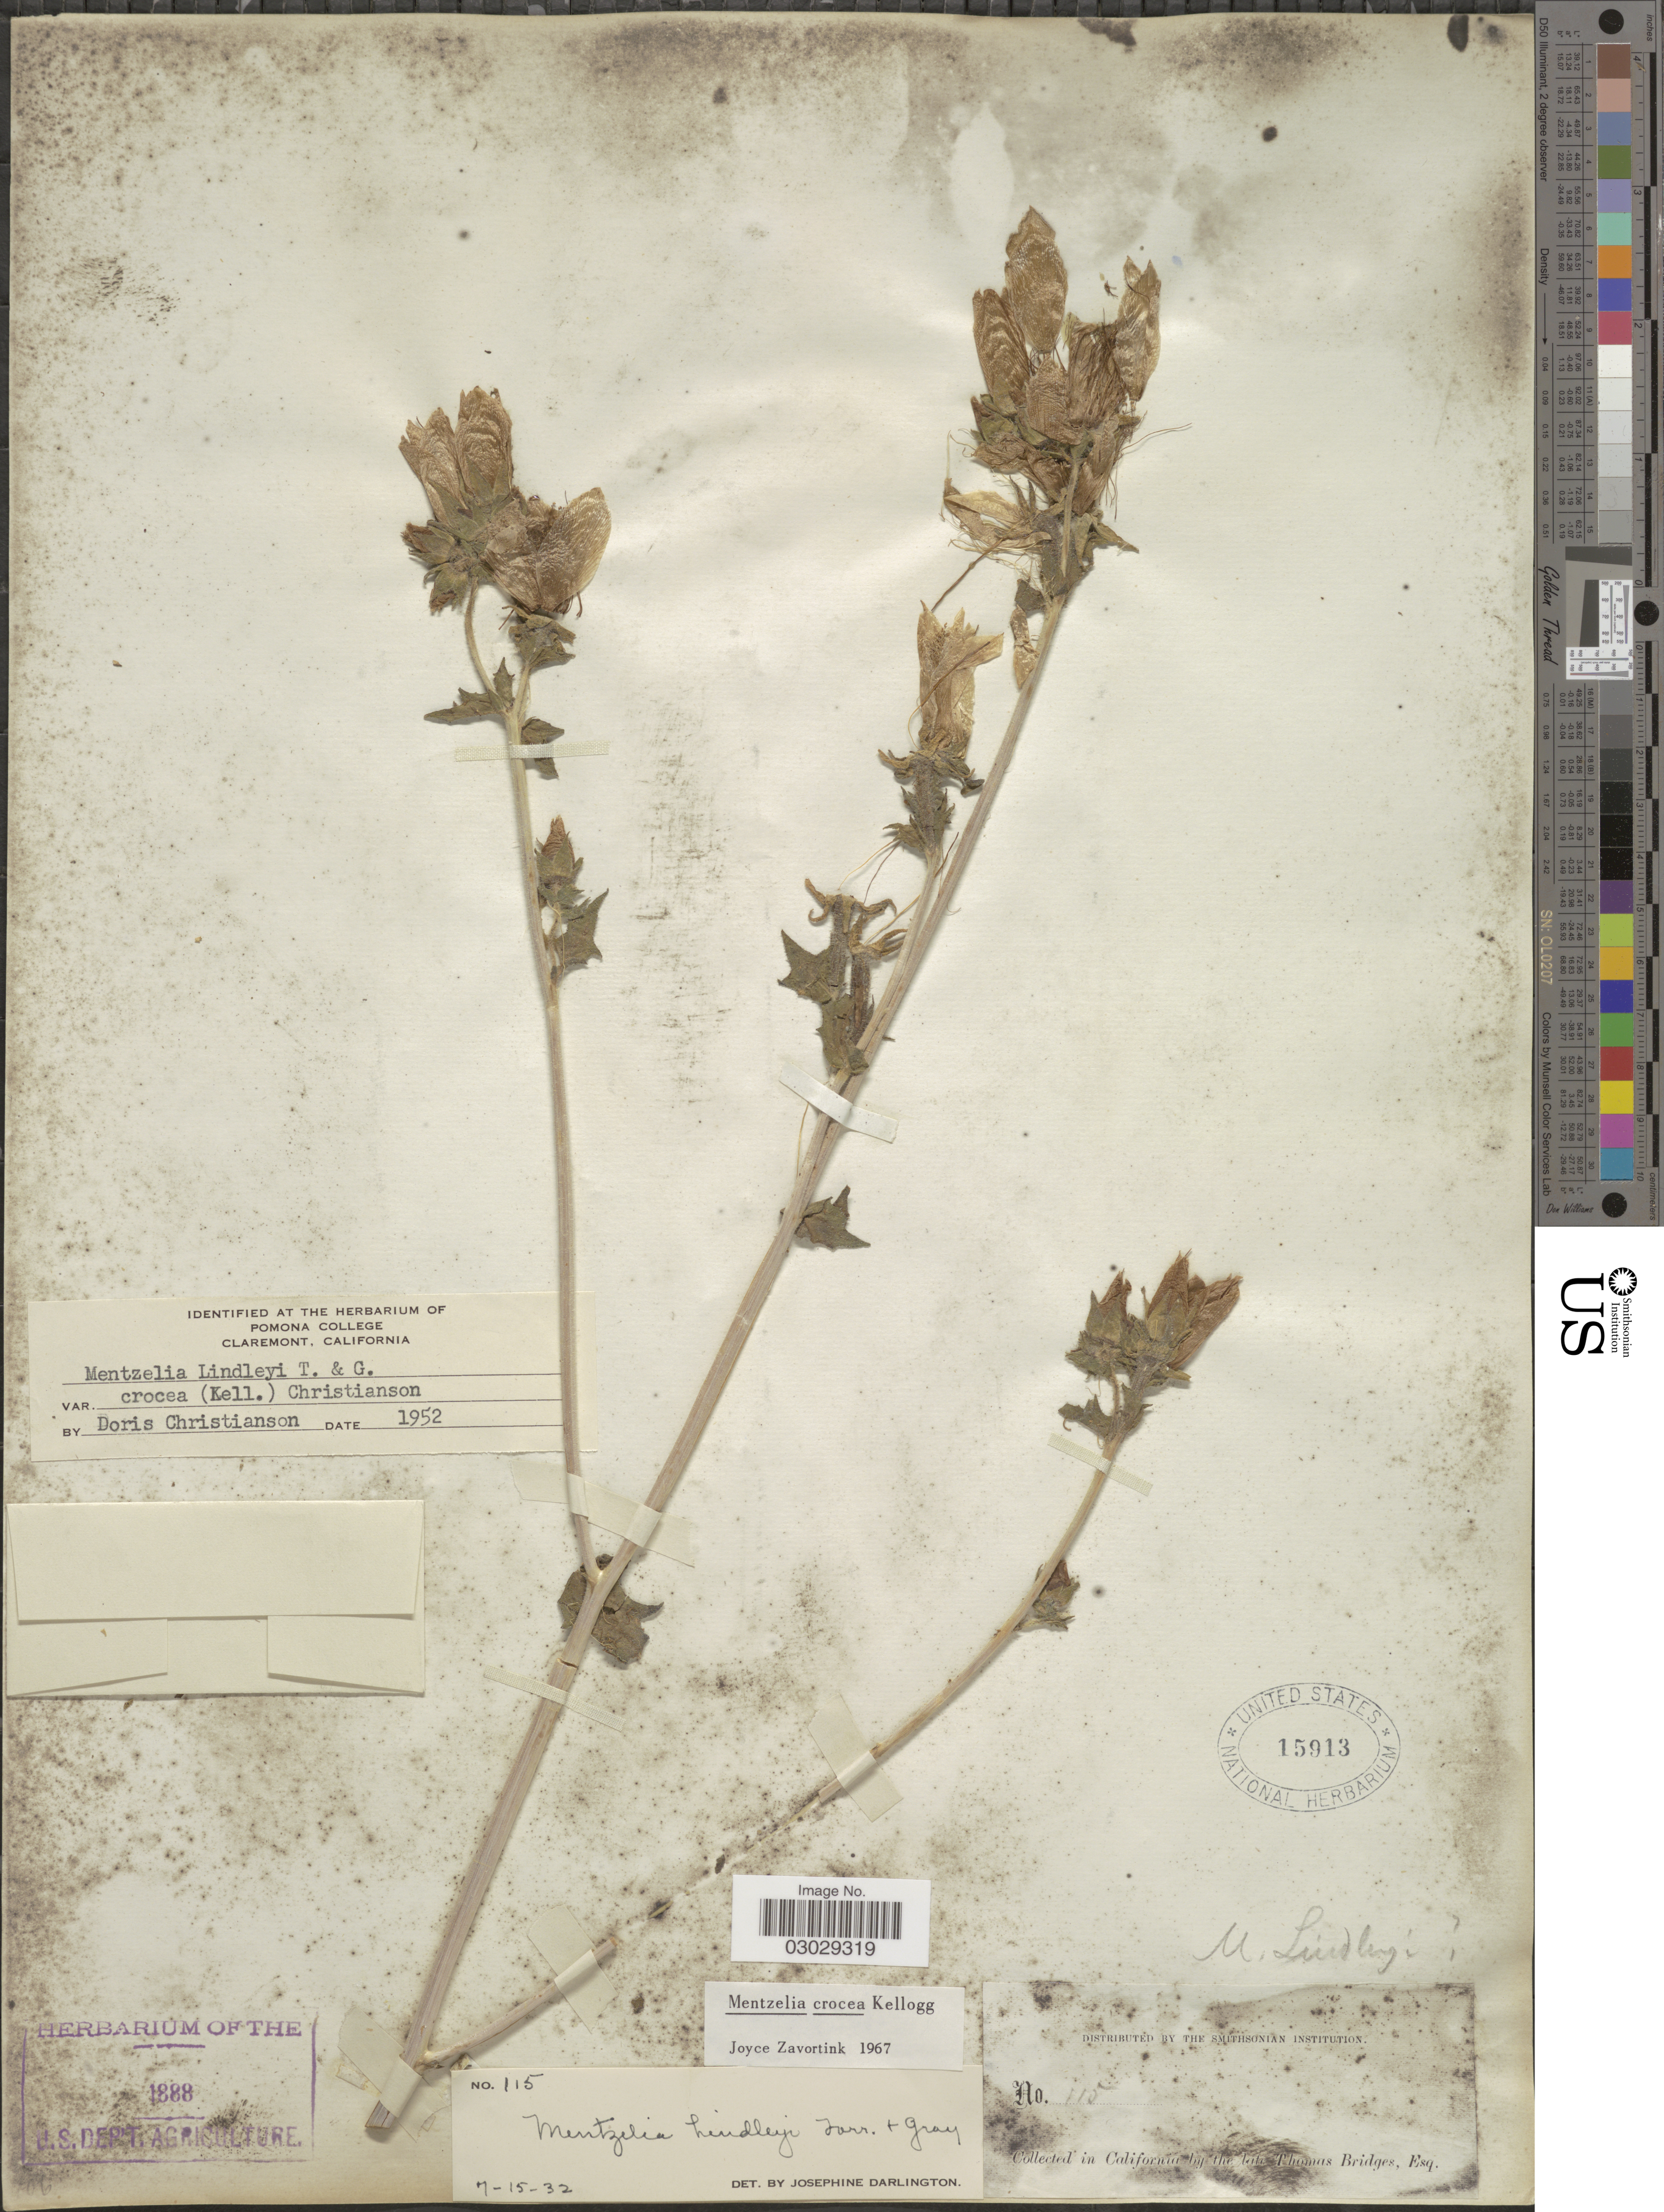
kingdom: Plantae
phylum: Tracheophyta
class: Magnoliopsida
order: Cornales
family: Loasaceae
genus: Mentzelia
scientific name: Mentzelia crocea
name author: Kellogg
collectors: T. Bridges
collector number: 115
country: United States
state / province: California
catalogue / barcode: US 15913